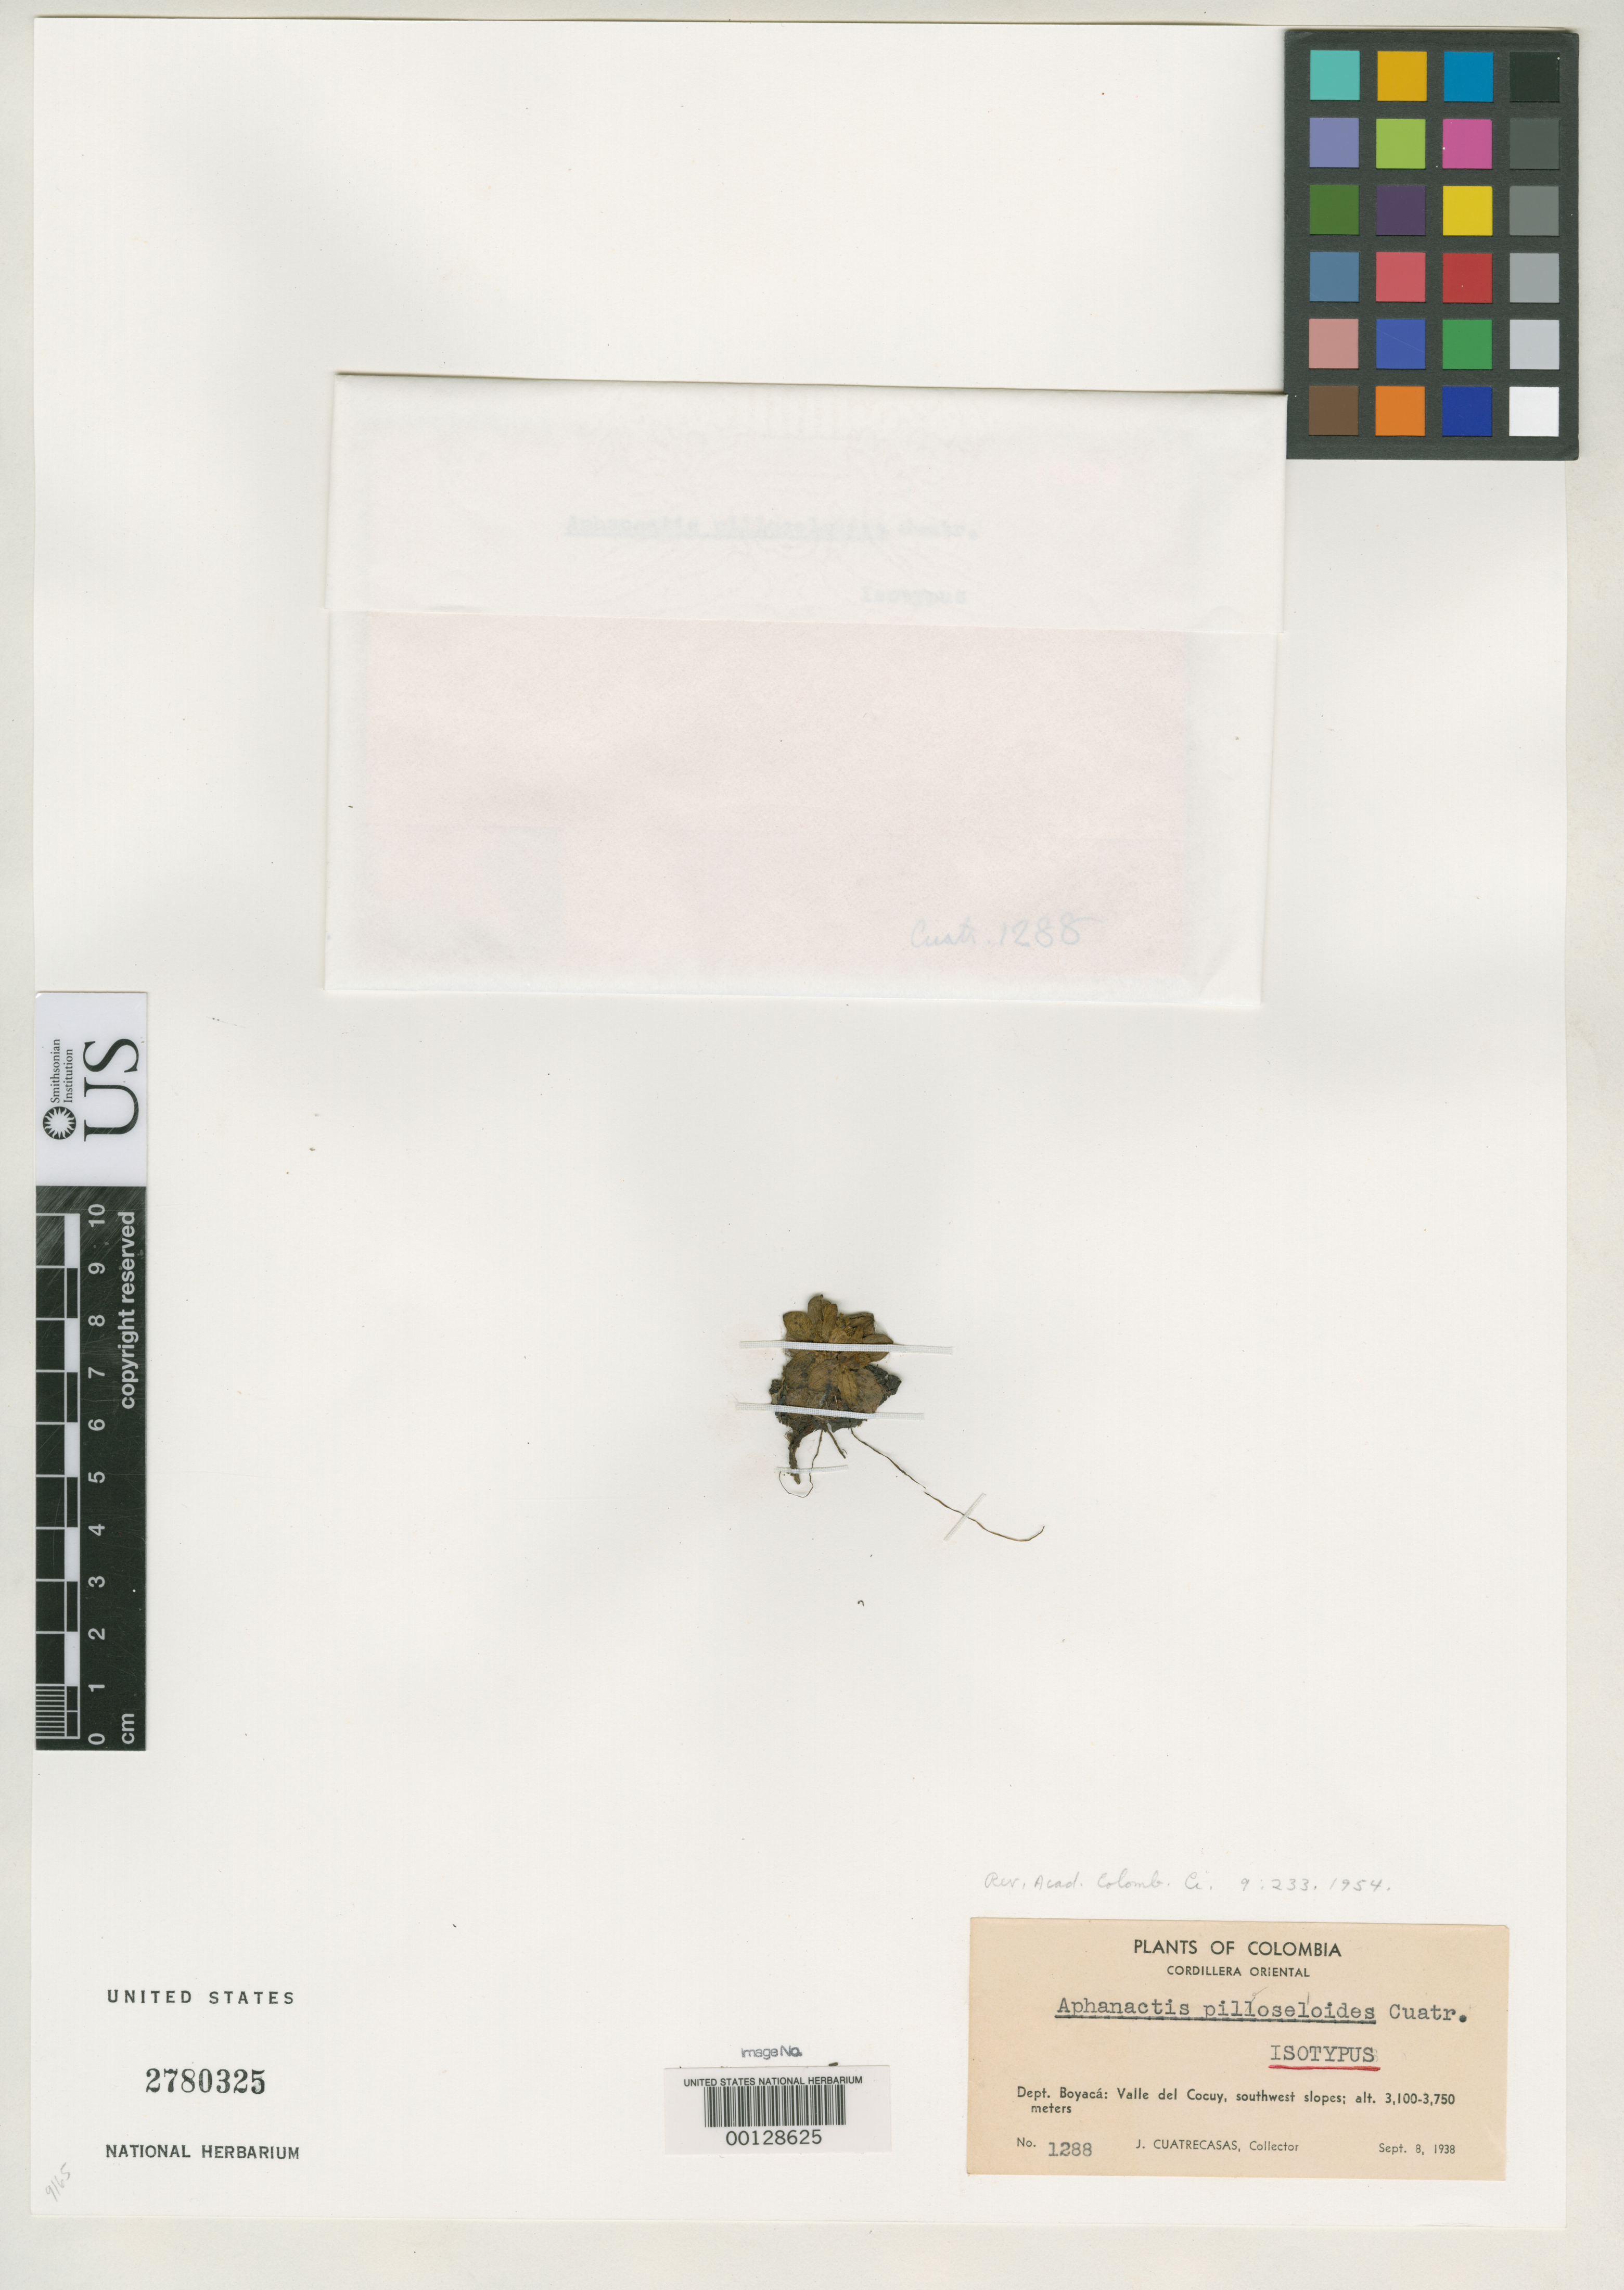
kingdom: Plantae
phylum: Tracheophyta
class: Magnoliopsida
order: Asterales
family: Asteraceae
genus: Aphanactis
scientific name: Aphanactis piloselloides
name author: Cuatrec.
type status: Isotype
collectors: J. Cuatrecasas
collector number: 1288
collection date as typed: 08 Sep 1938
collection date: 1938-09-08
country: Colombia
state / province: Boyacá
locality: Valle del Cocuy.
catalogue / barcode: US 2780325